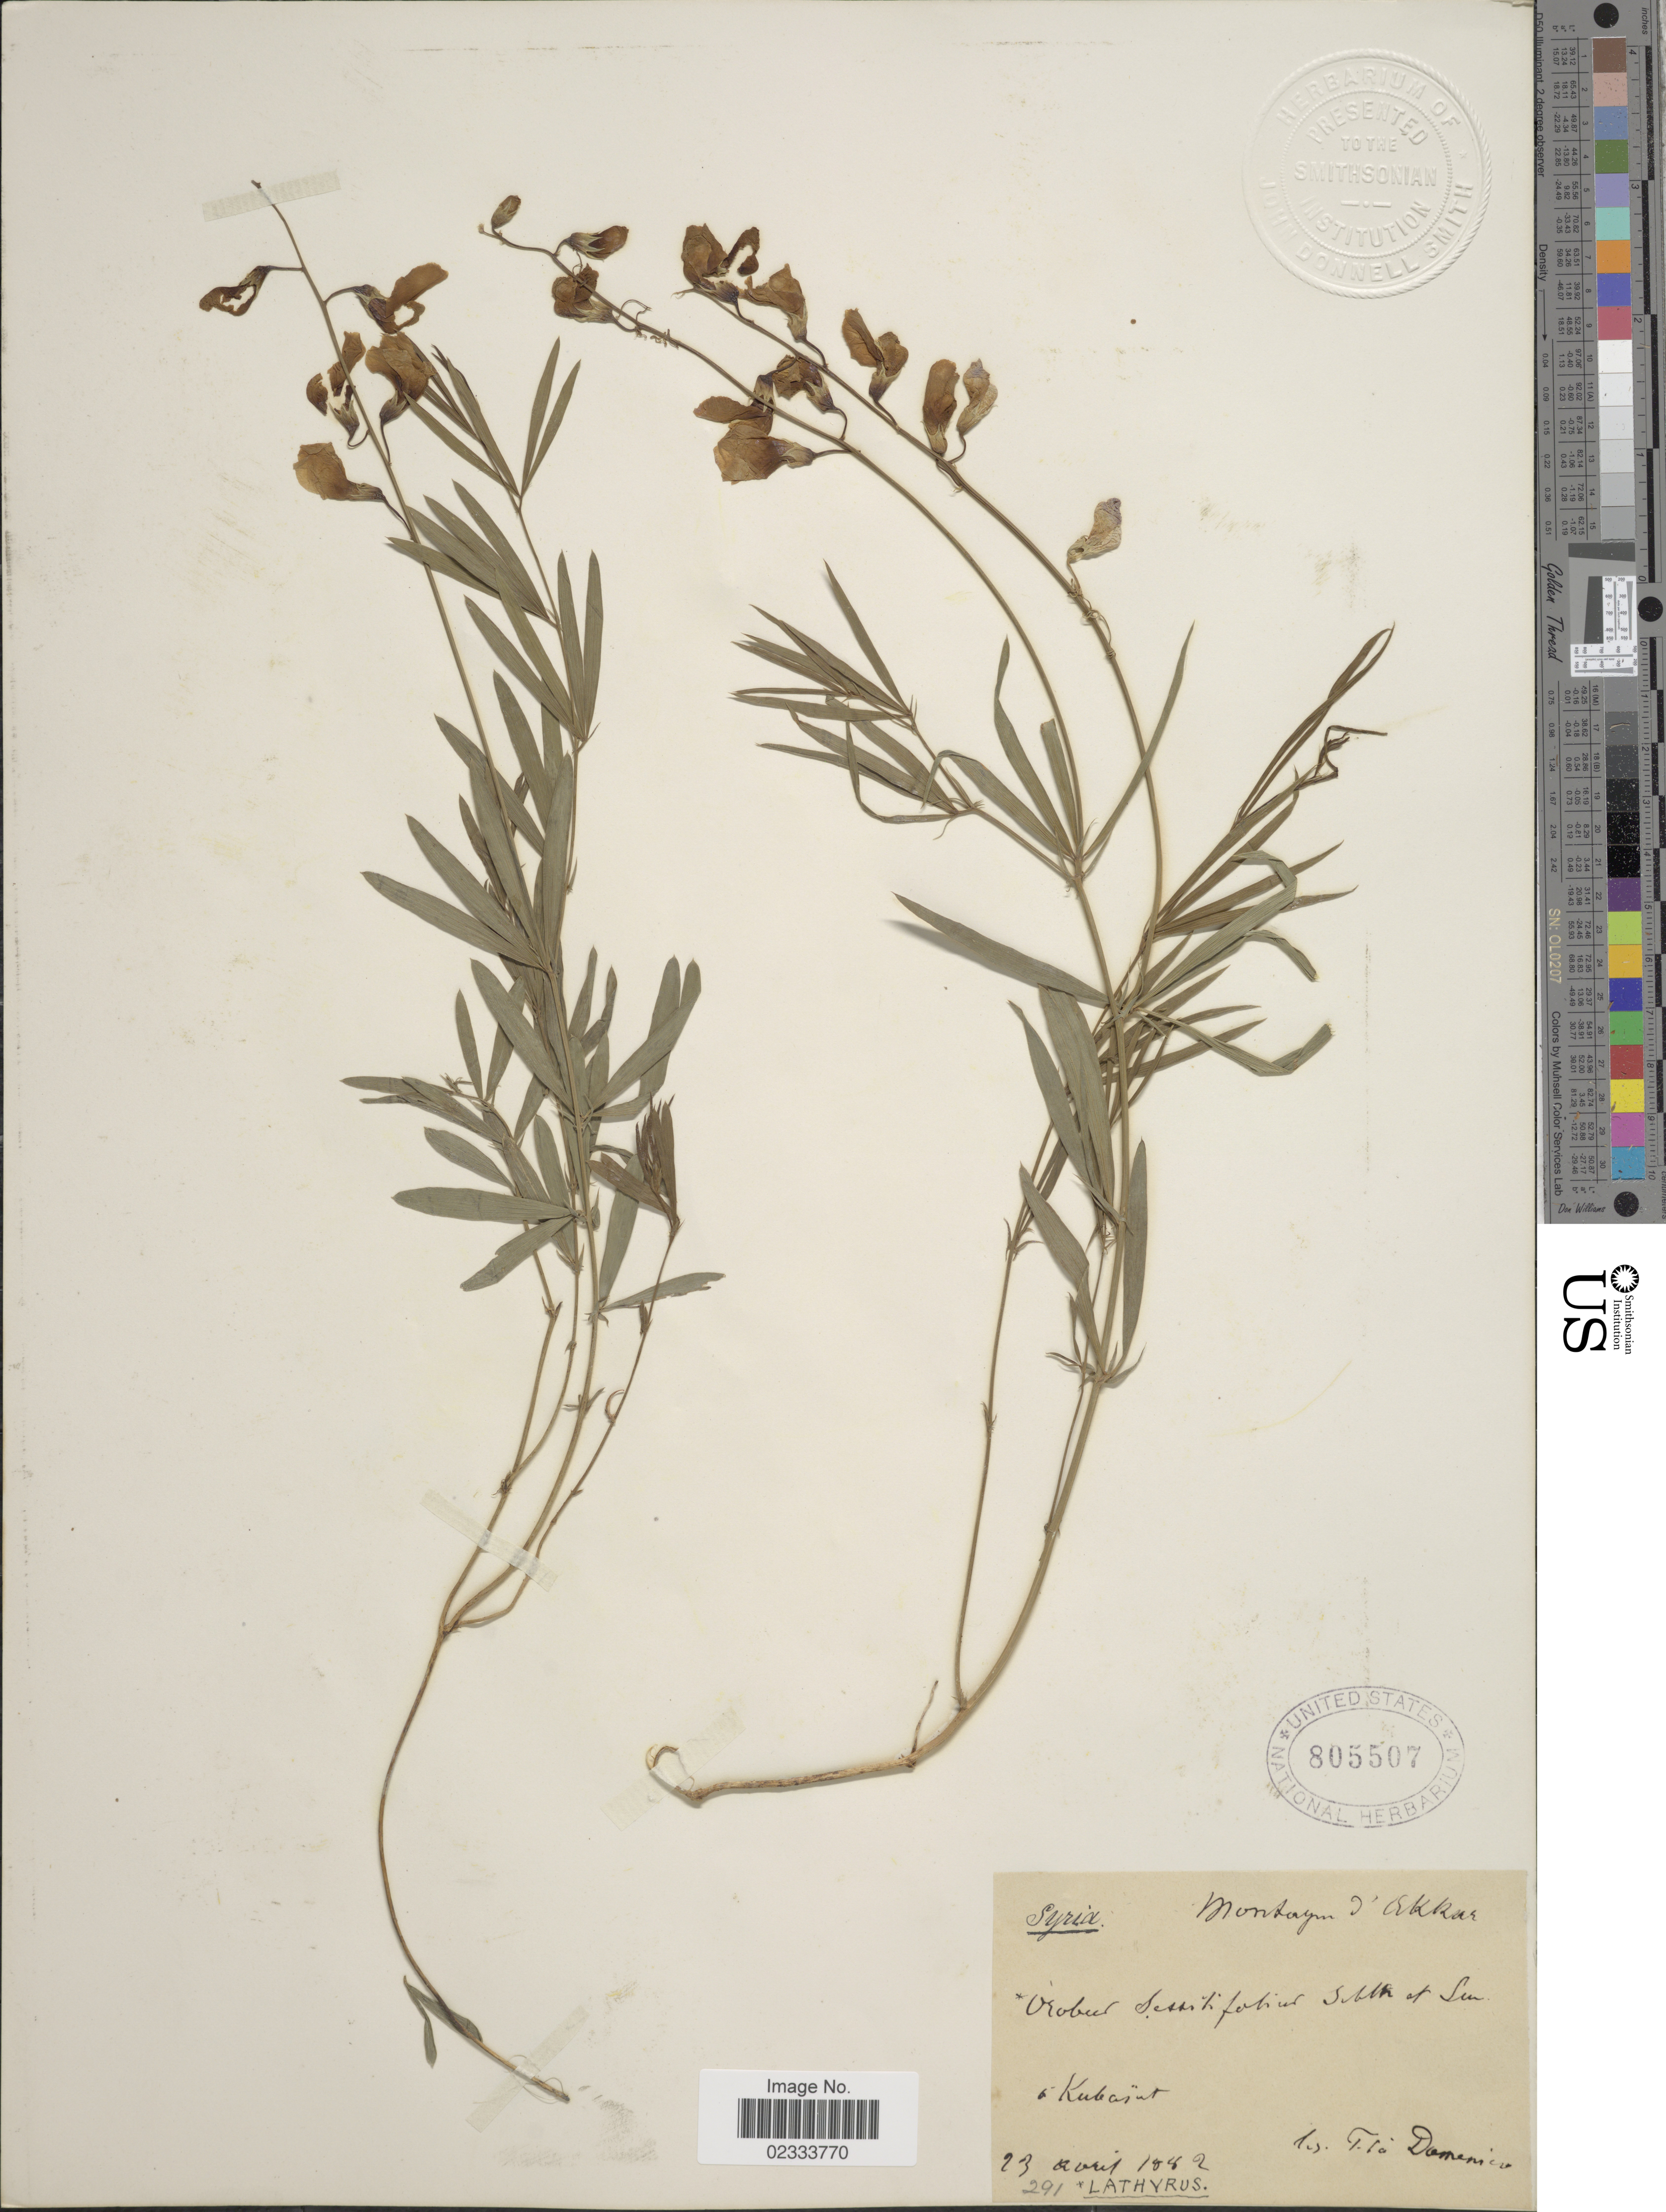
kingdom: Plantae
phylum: Tracheophyta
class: Magnoliopsida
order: Fabales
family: Fabaceae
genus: Lathyrus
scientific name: Lathyrus sessilifolius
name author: Ten.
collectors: F. Domenico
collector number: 291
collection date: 1882-04-02/1882-04-03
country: Syria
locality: Montagm I'Akkar, a Kubaisut [unsure placement] [interpreted]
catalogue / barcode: US 805507